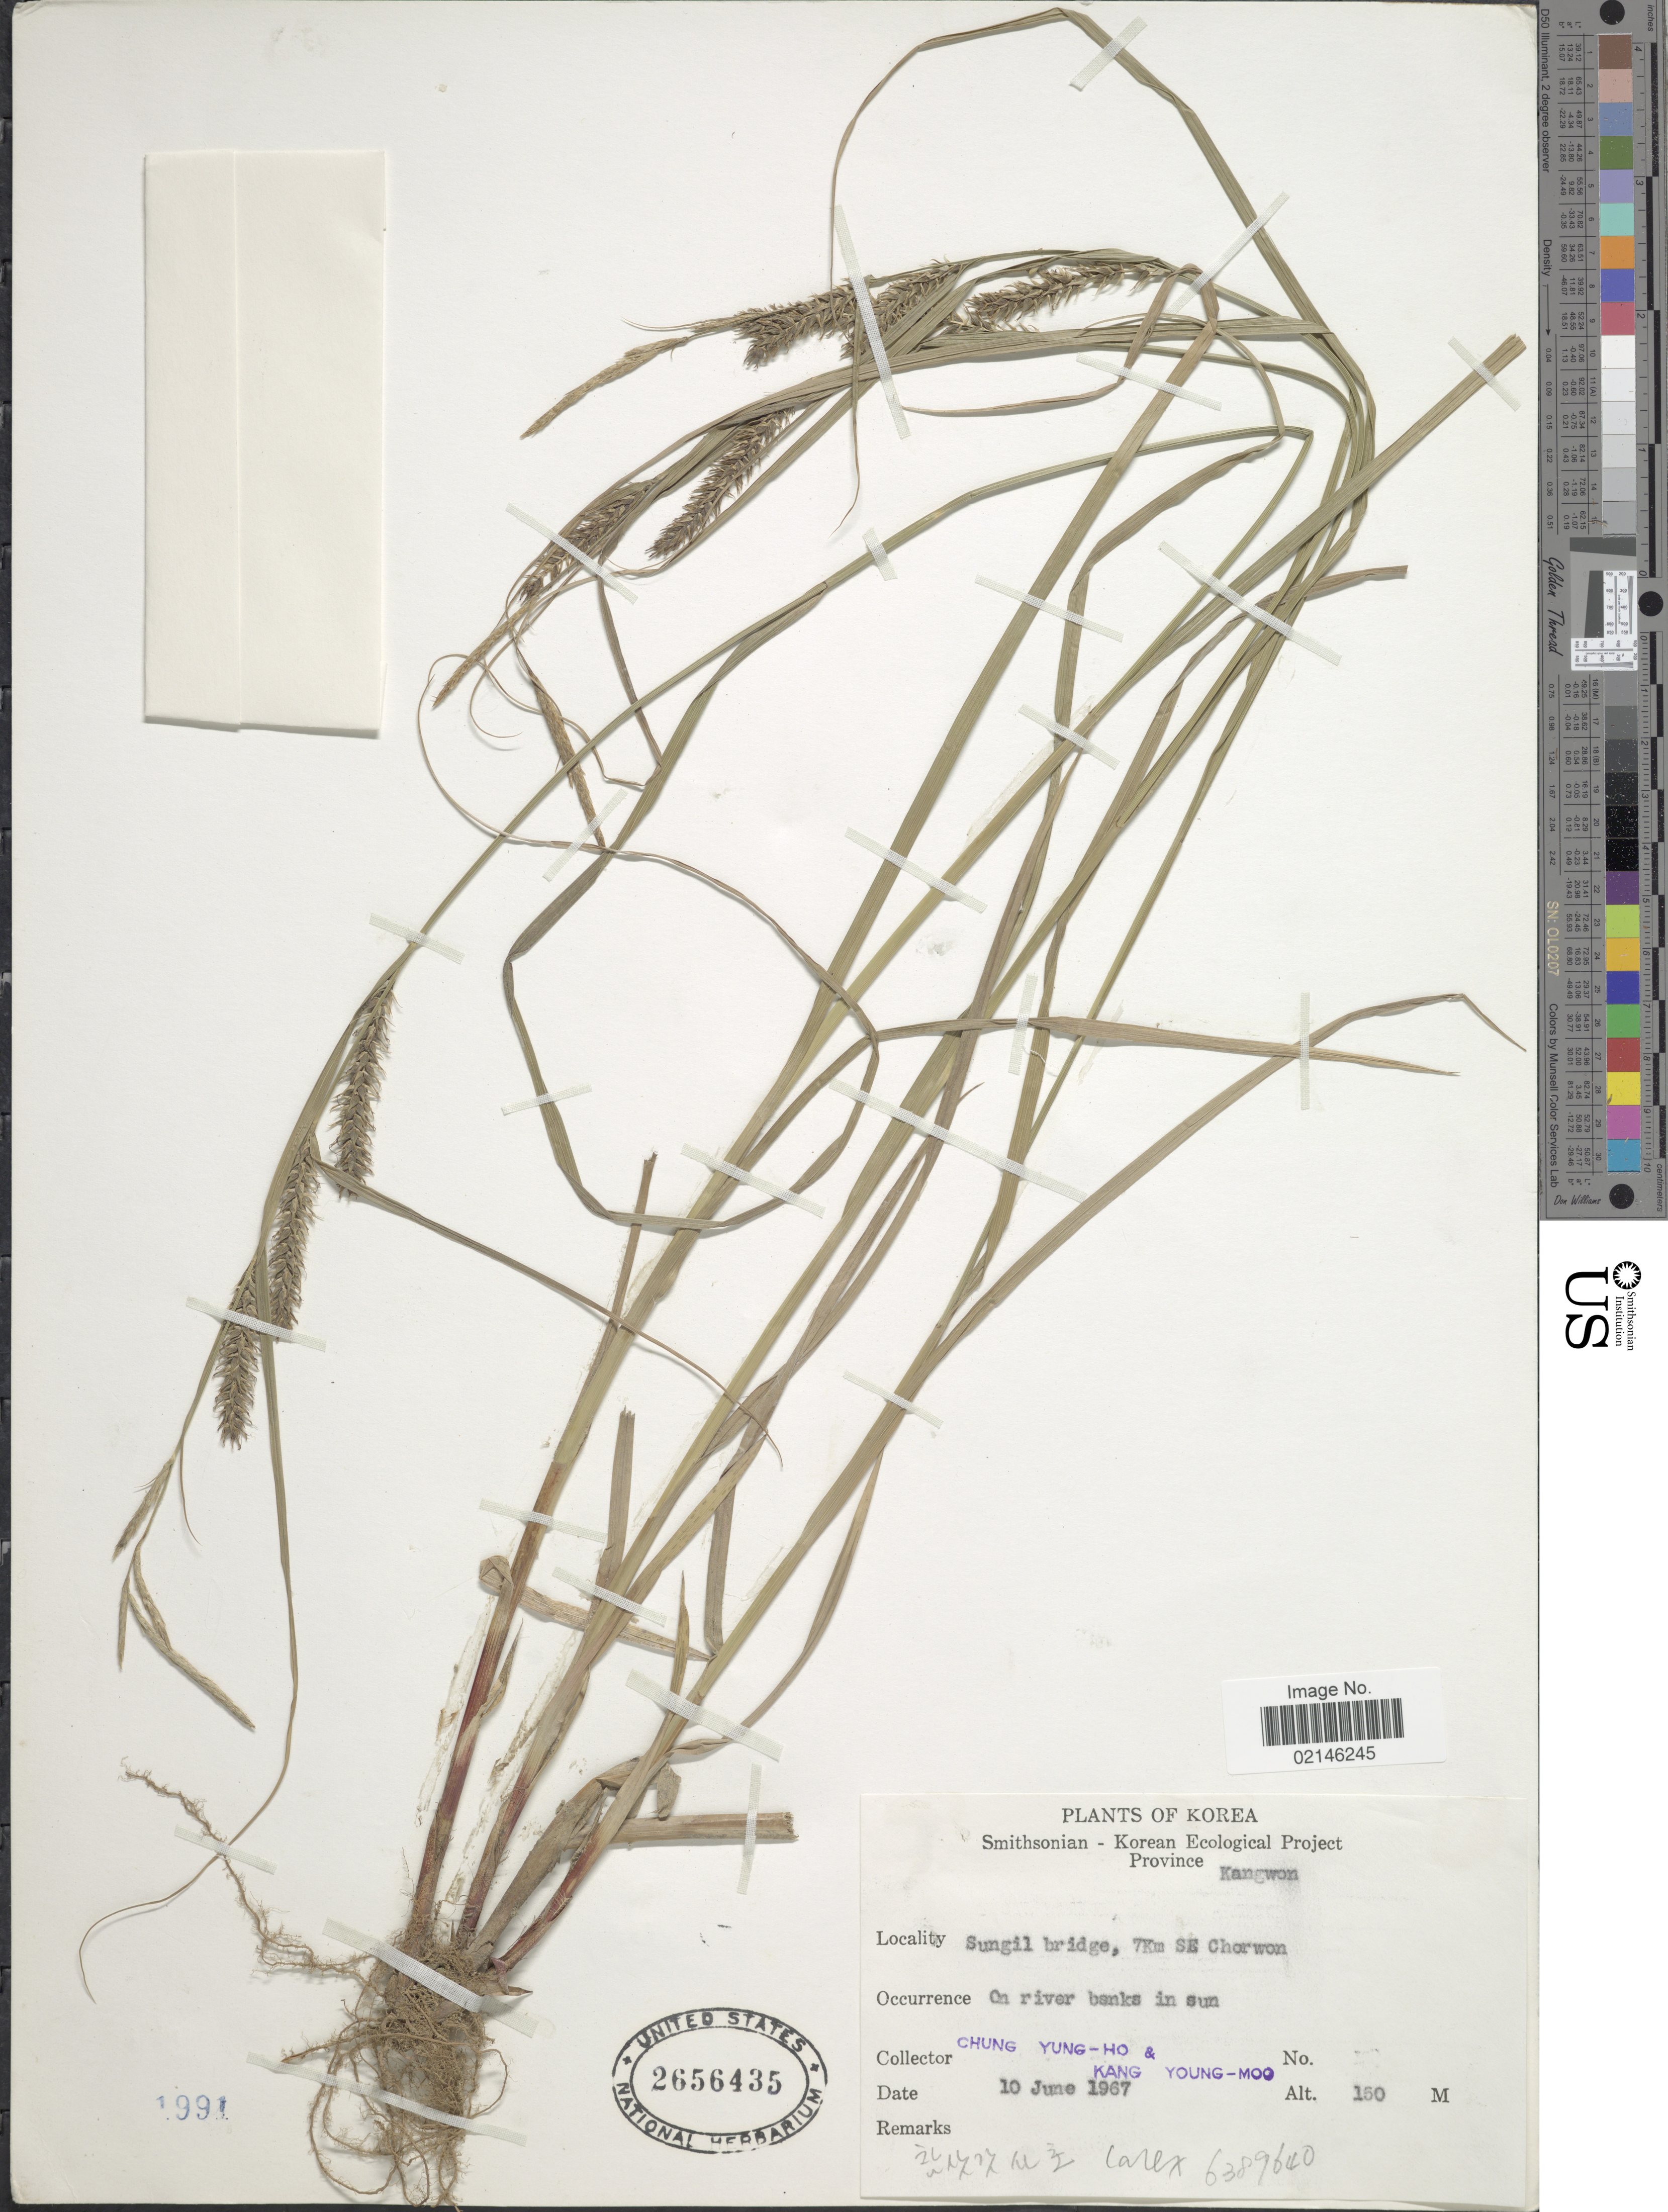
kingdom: Plantae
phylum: Tracheophyta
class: Liliopsida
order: Poales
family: Cyperaceae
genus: Carex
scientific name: Carex sp.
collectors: C. Yung-Ho & K. Young-Moo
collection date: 1967-06-10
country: North Korea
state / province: Kangwon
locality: Korea. Sungil bridge. 7Km SE Chorwon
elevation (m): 150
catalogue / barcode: US 2656435